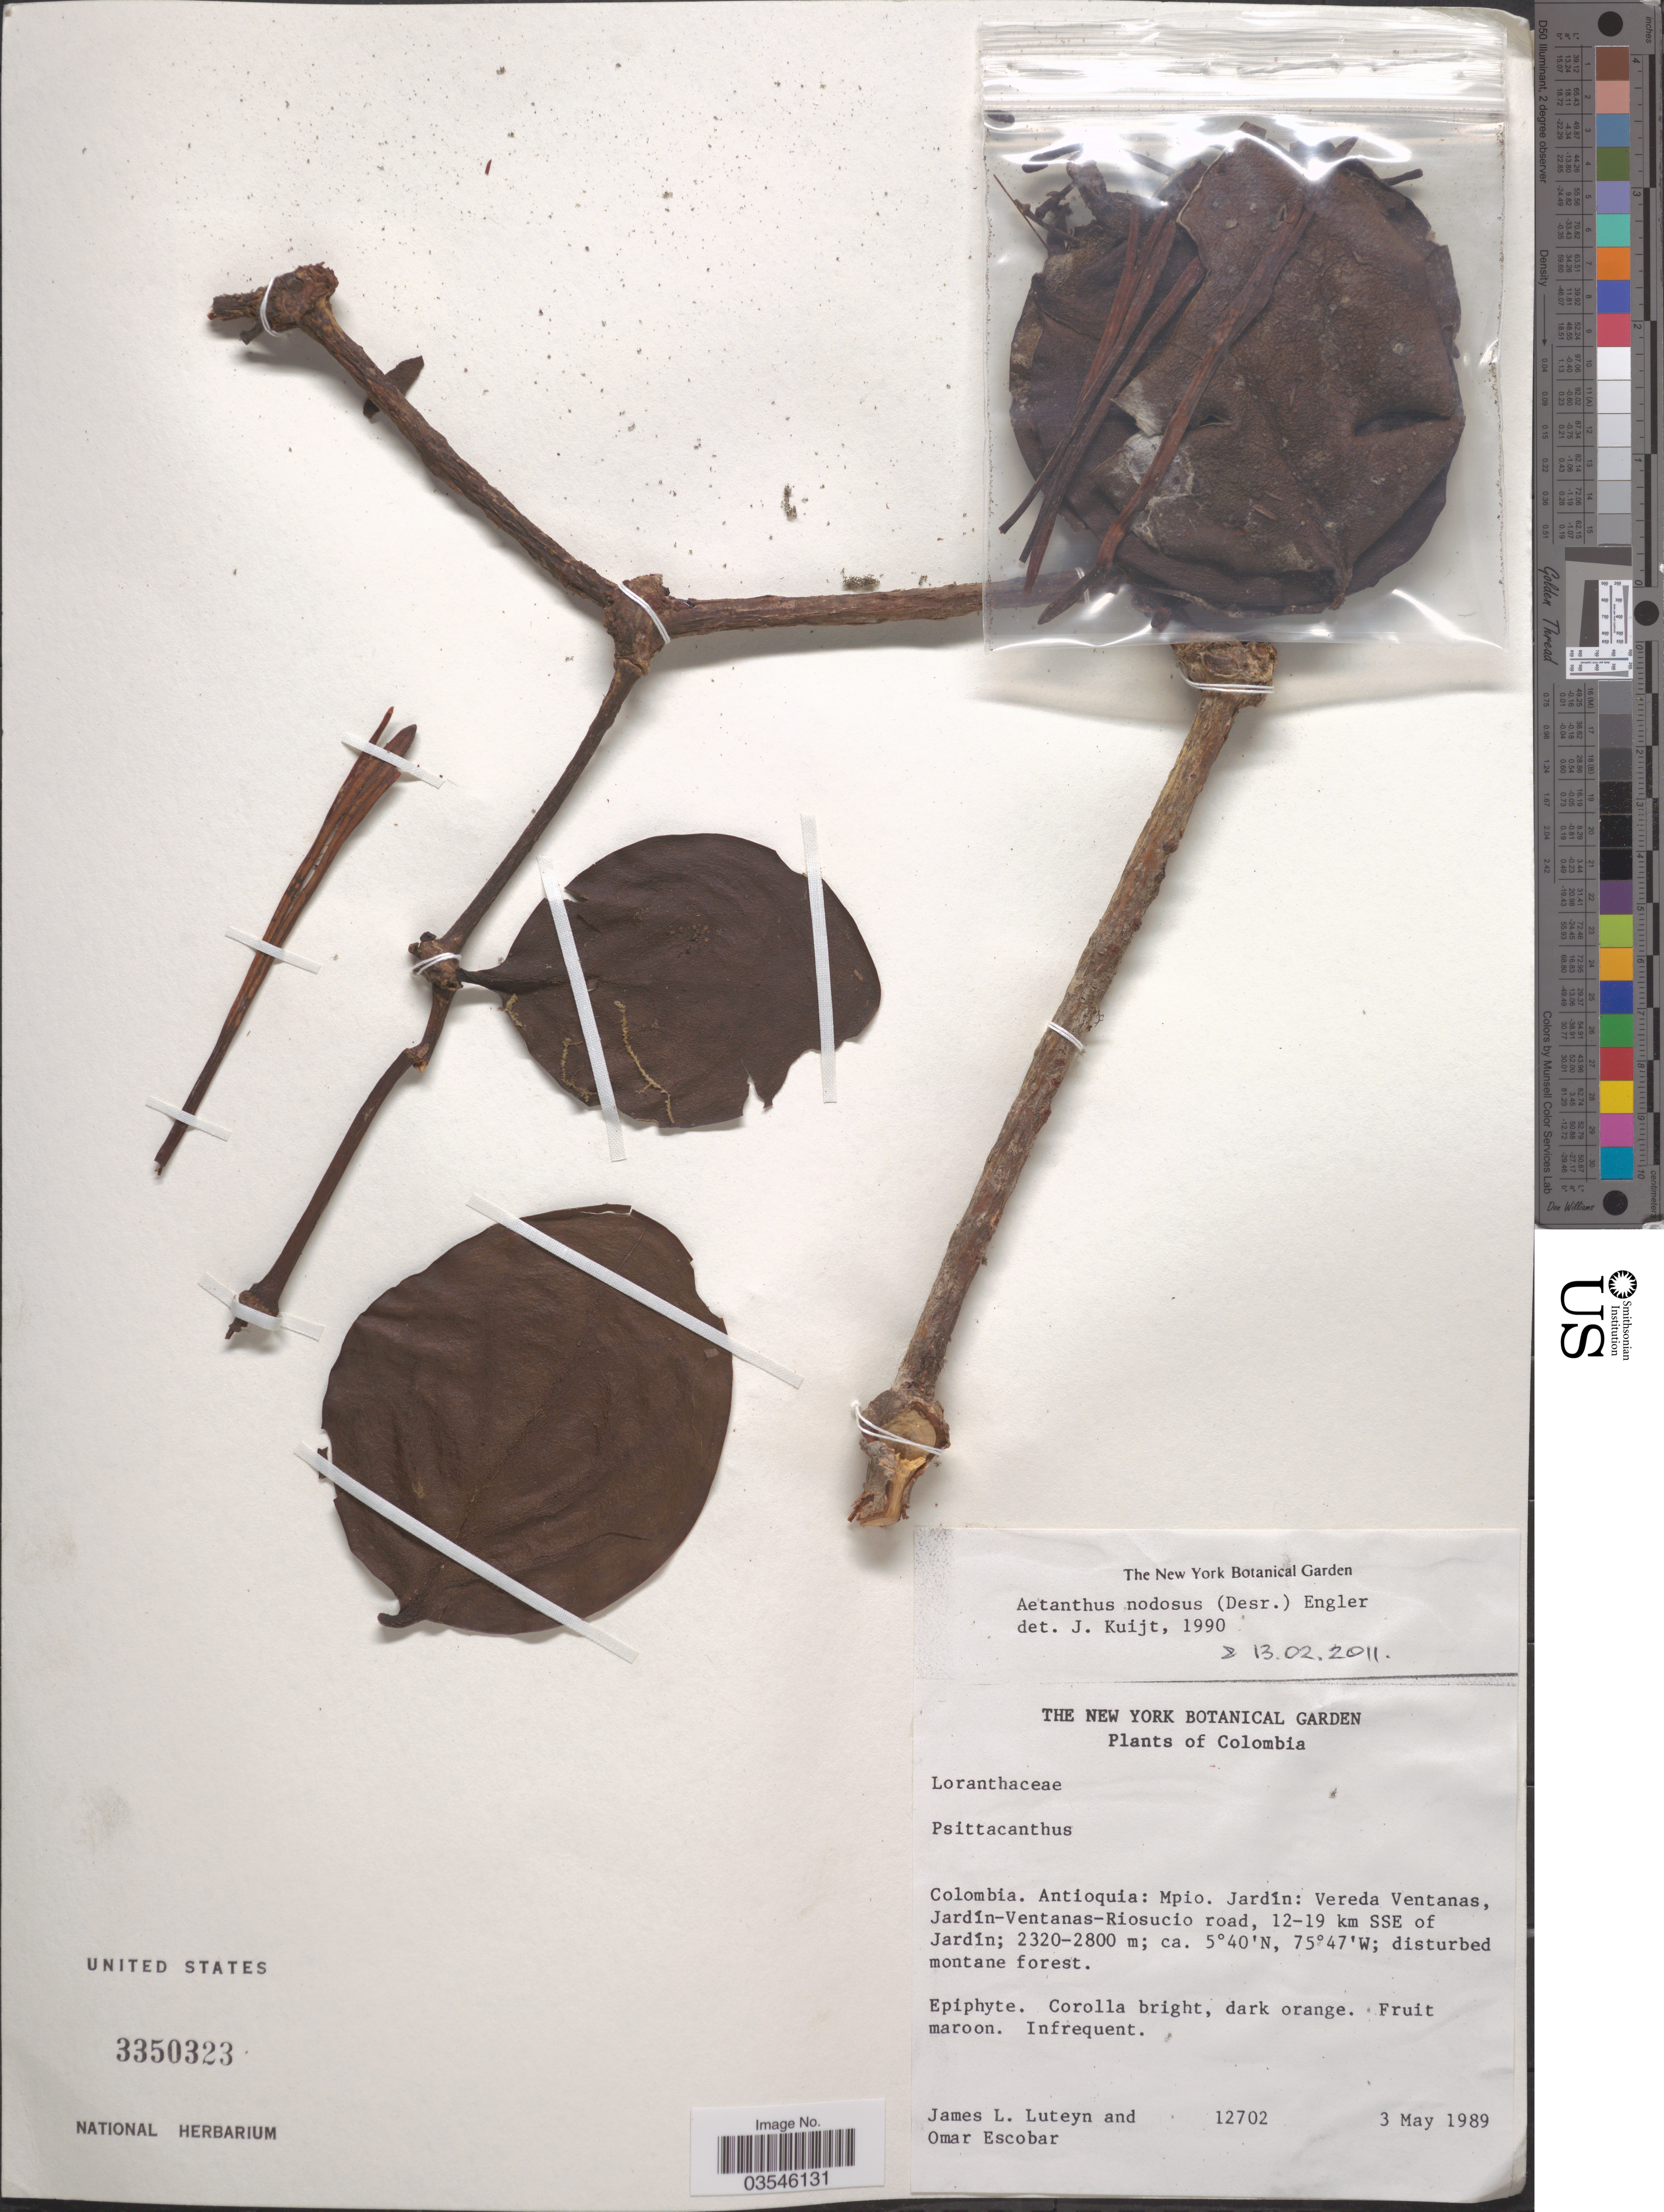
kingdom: Plantae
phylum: Tracheophyta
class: Magnoliopsida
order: Santalales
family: Loranthaceae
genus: Aetanthus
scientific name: Aetanthus nodosus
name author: (Desr.) Engl.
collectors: J. L. Luteyn & O. D. Escobar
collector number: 12702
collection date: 1989-05-03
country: Colombia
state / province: Antioquia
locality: Mpio. Jardín: Vereda Ventanas, Jardín-Ventanas-Riosucio road, 12-19 km SSE of Jardín.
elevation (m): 2320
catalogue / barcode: US 3350323